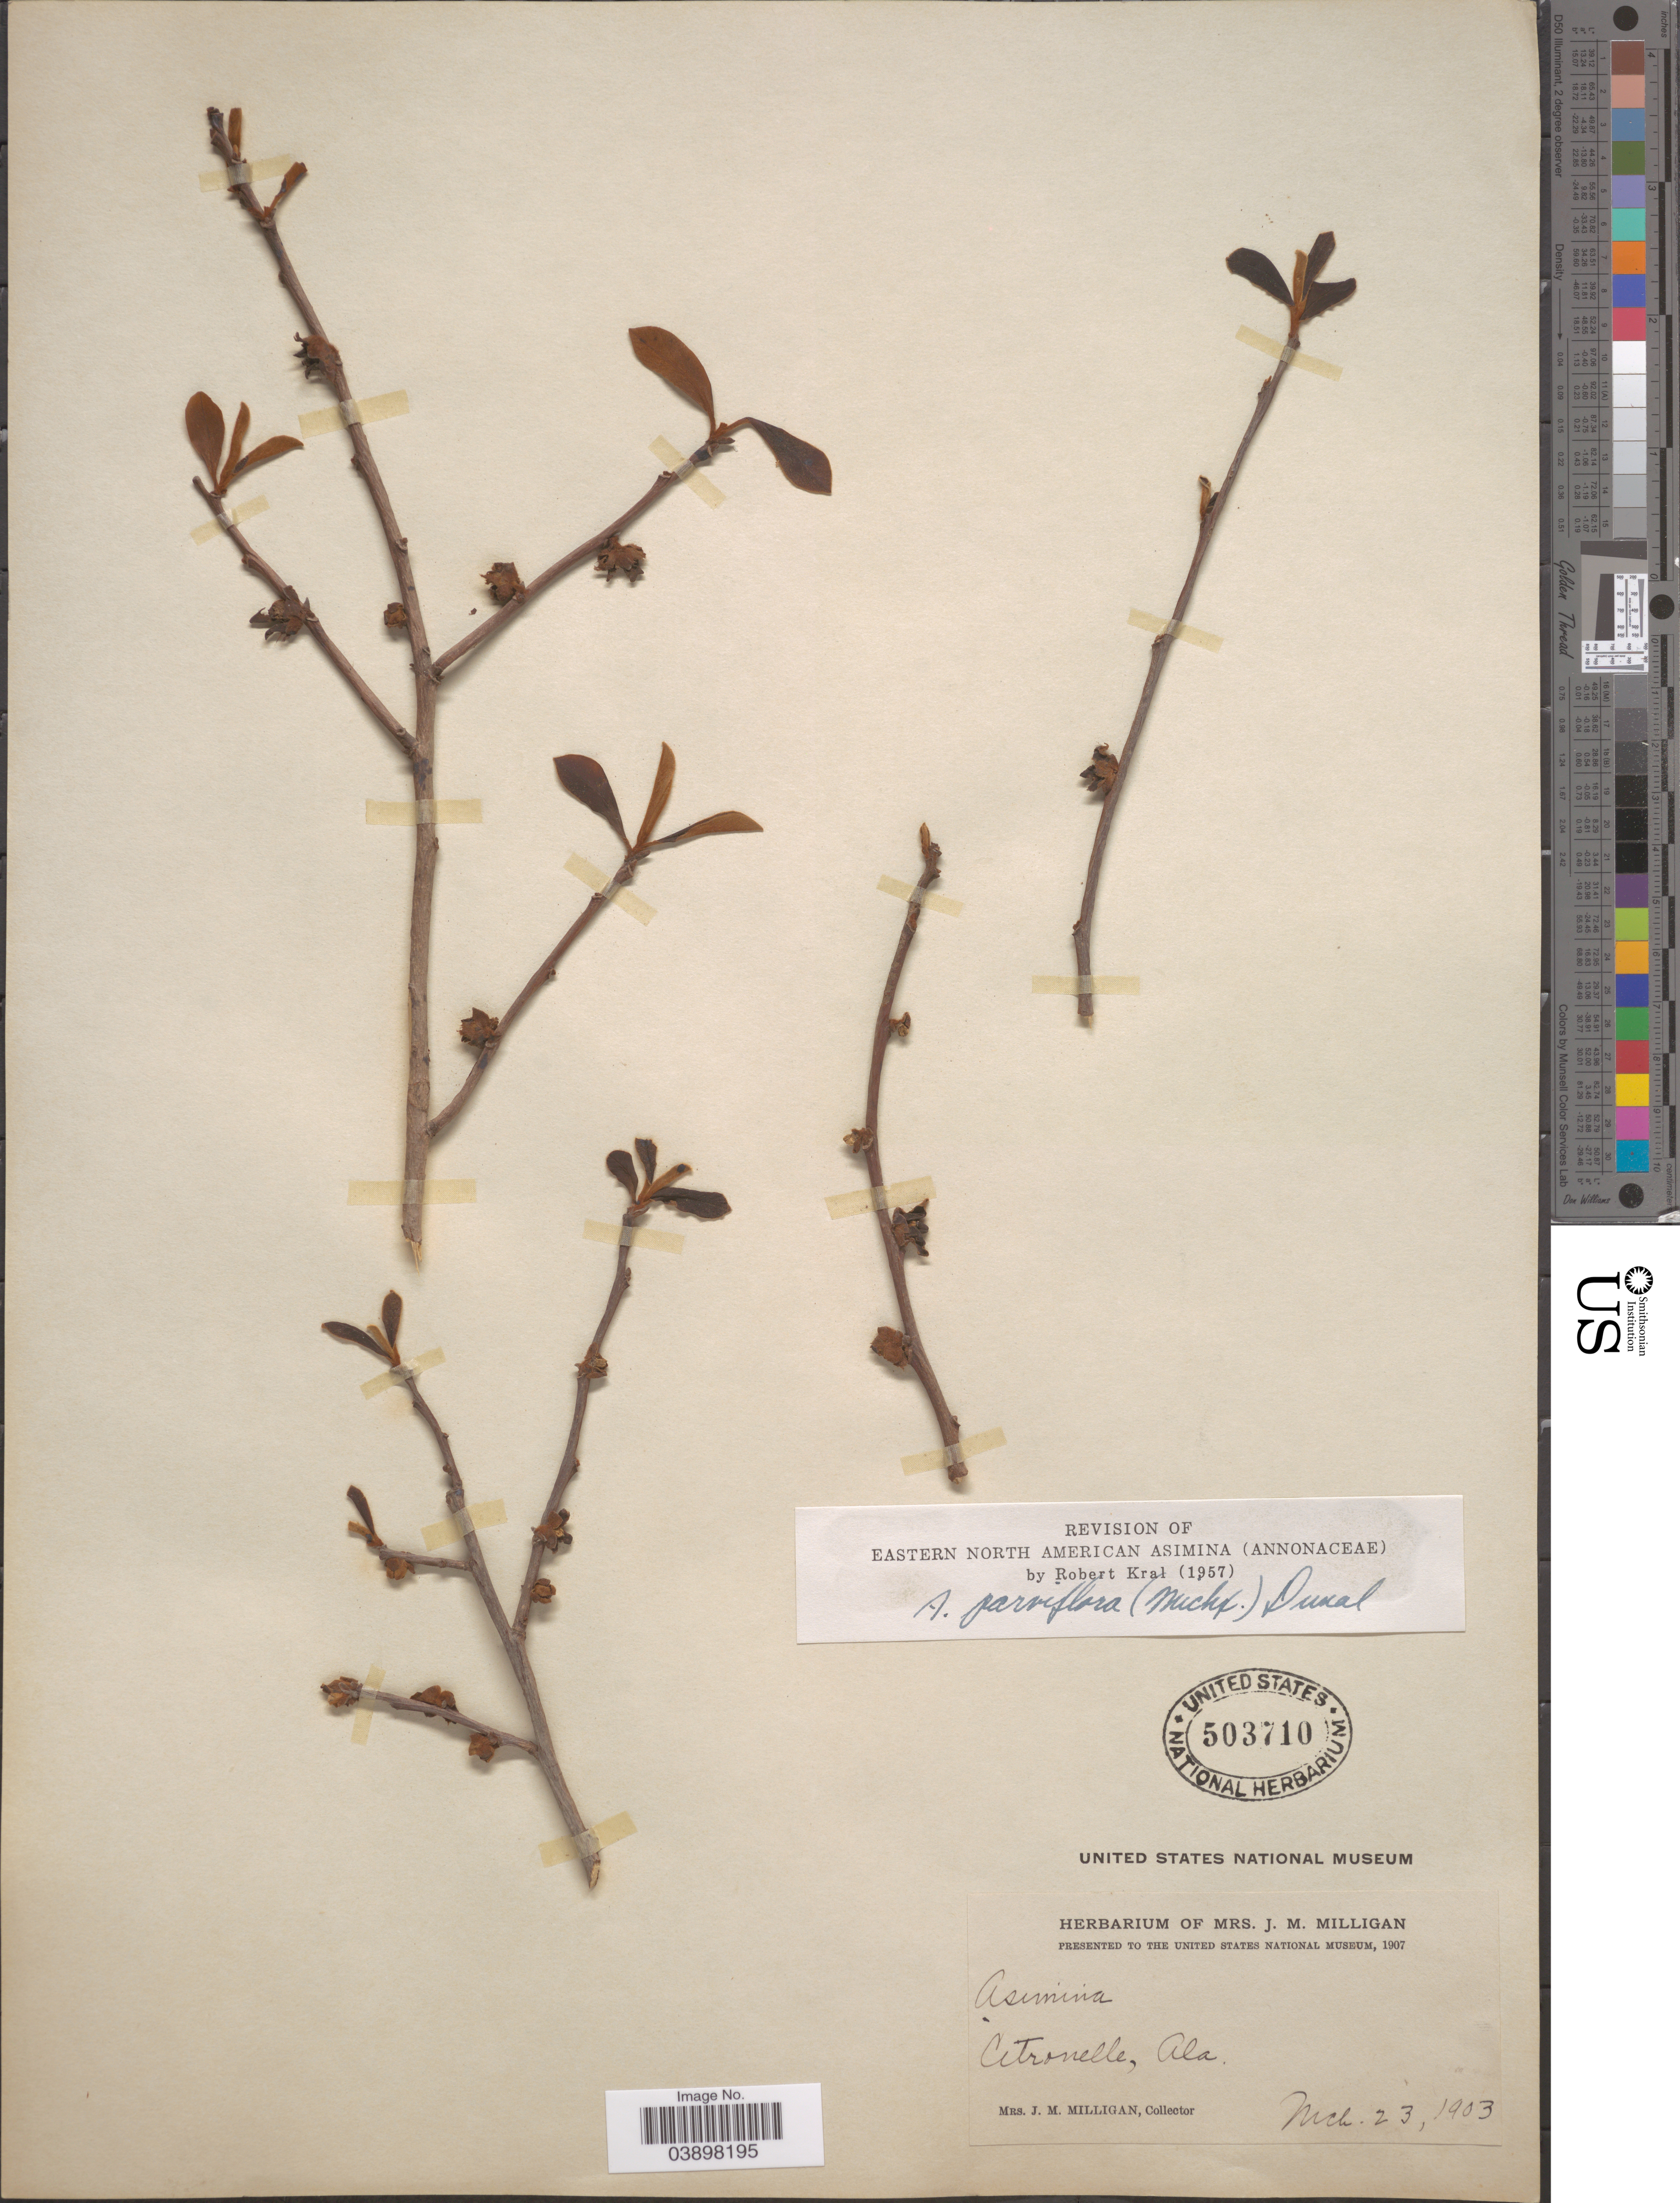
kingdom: Plantae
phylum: Tracheophyta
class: Magnoliopsida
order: Magnoliales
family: Annonaceae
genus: Asimina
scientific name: Asimina parviflora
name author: (Michx.) Dunal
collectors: J. Milligan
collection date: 1903-03-23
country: United States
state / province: Alabama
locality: Citronelle.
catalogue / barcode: US 503710